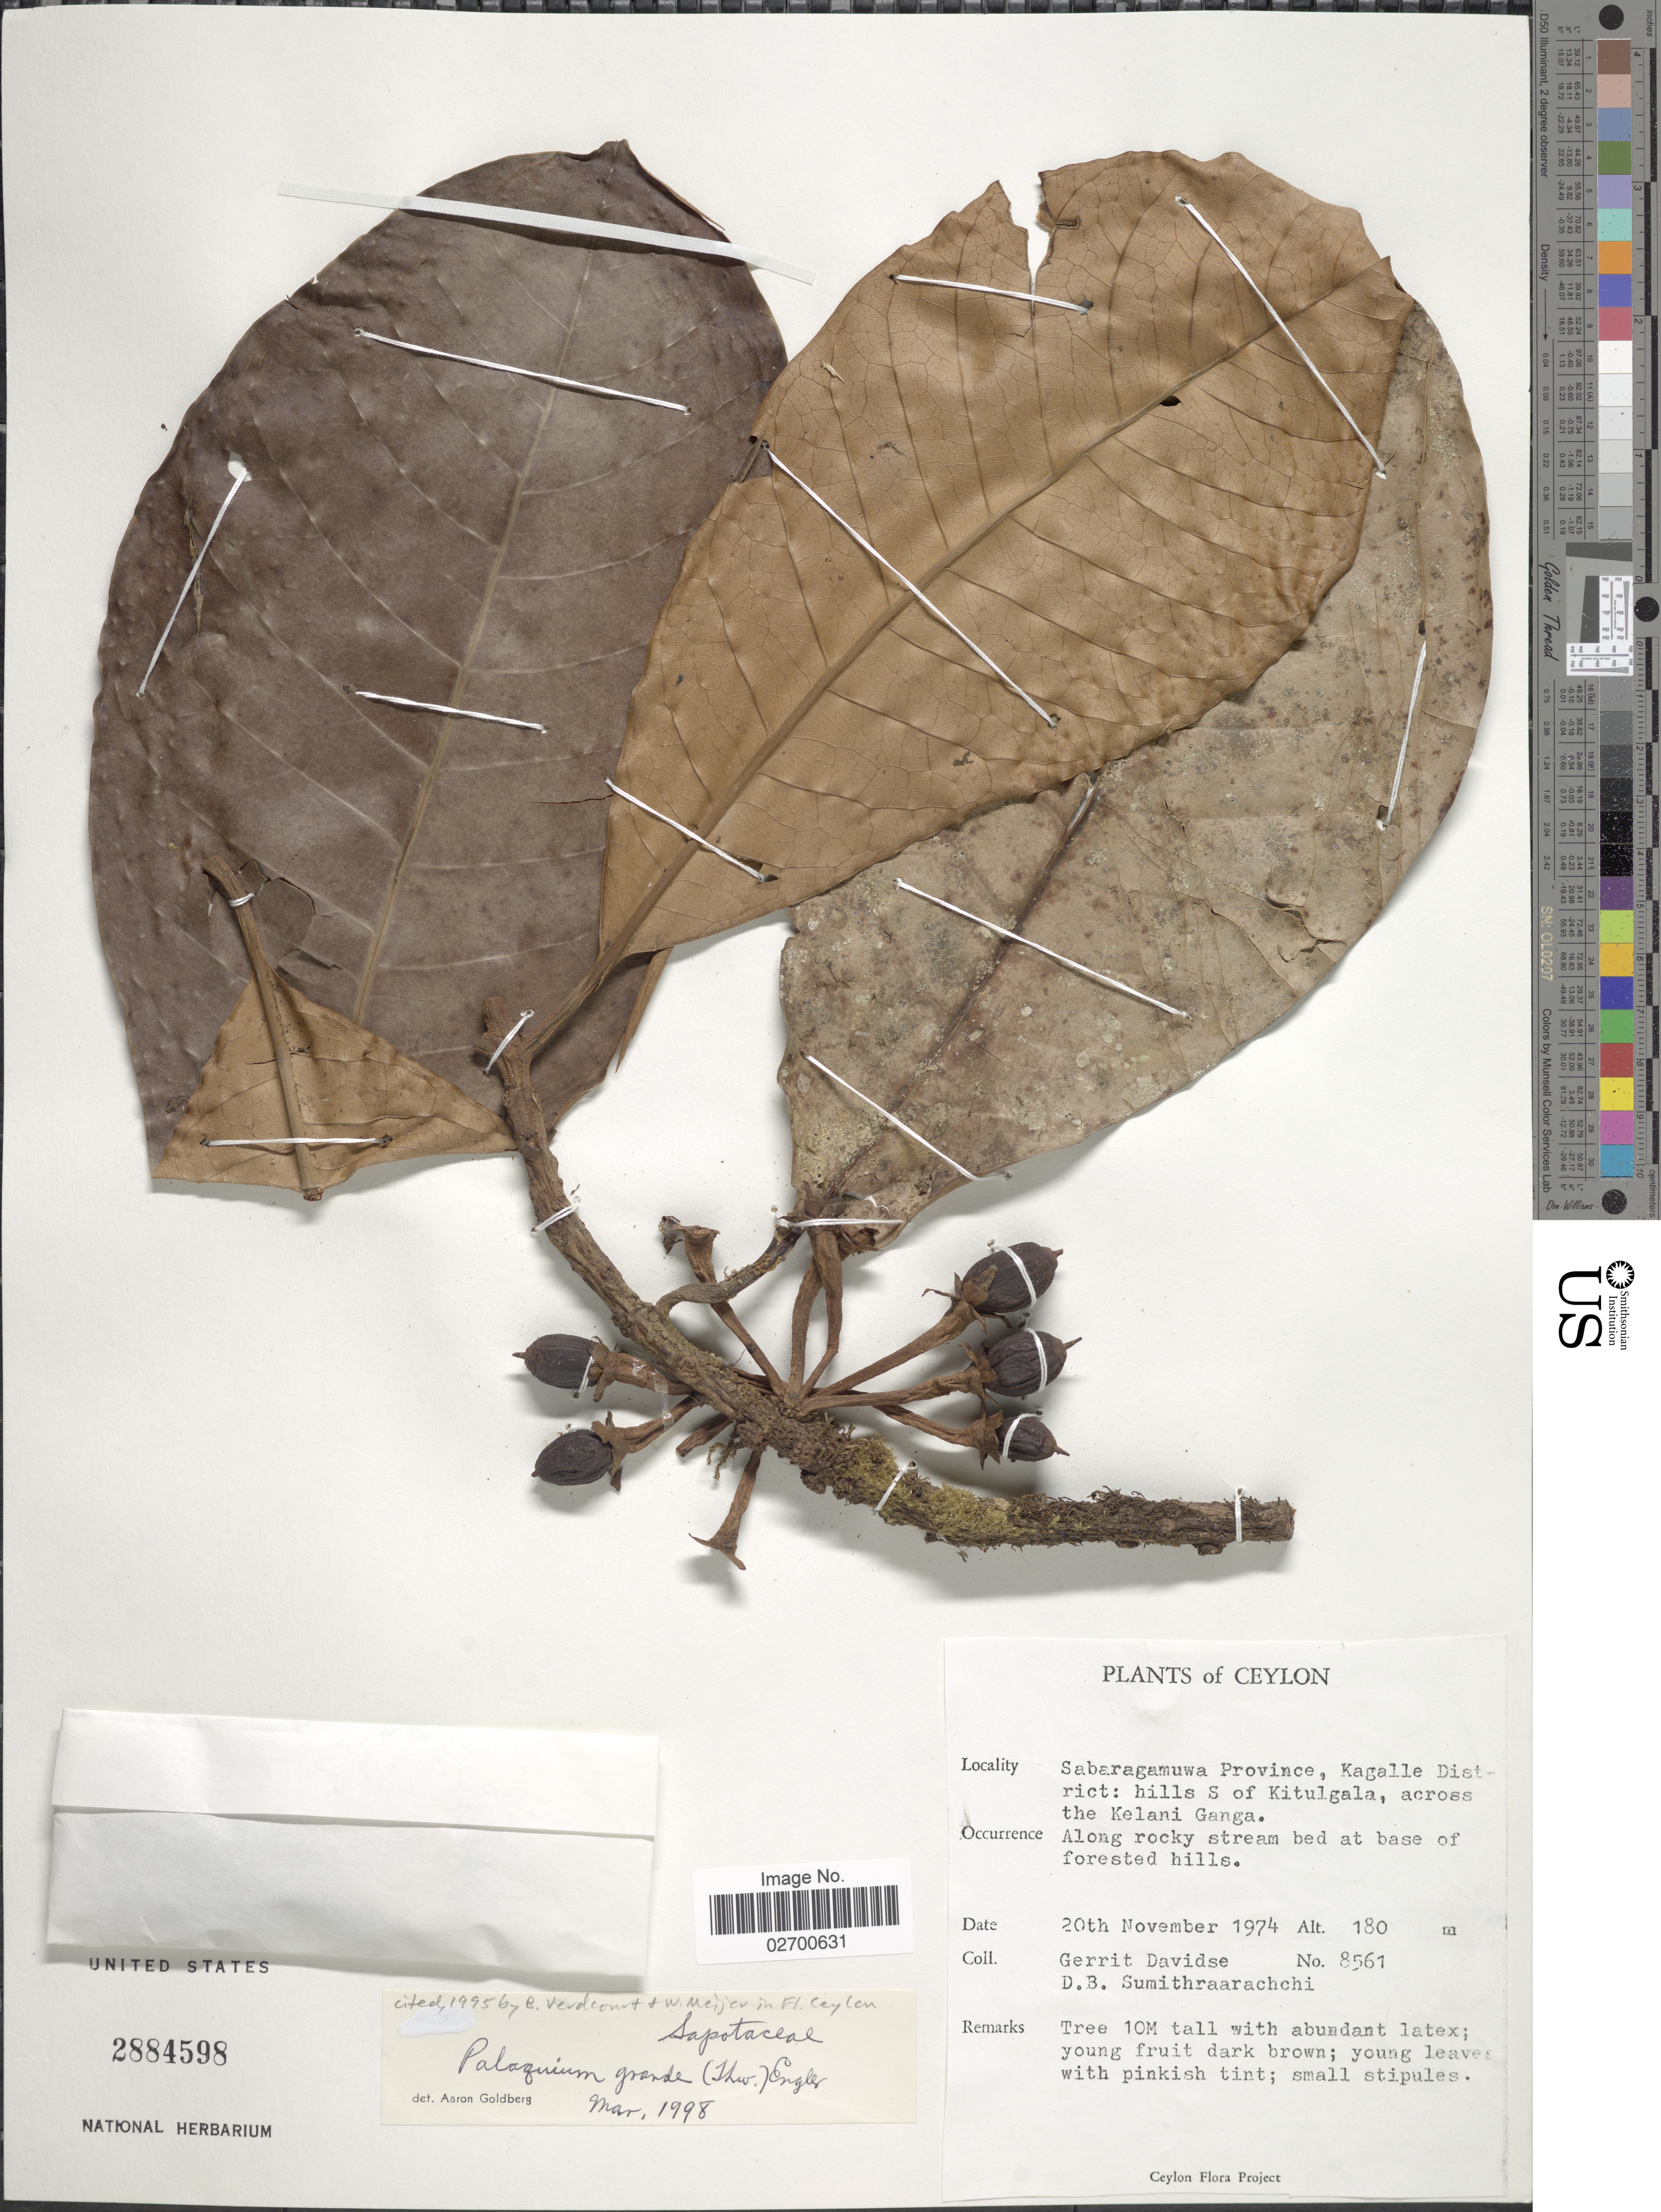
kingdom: Plantae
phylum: Tracheophyta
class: Magnoliopsida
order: Ericales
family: Sapotaceae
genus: Palaquium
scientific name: Palaquium grande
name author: (Thwaites) Engl.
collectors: G. Davidse & D. B. Sumithraarachchi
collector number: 8561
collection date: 1974-11-20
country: Sri Lanka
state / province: Sabaragamuwa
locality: Sabaragamuwa Province, Kagalle District: hills S of Kitulagala, across the Kelani Ganga. Along rocky stream bed at base of forested, Ceylon.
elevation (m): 180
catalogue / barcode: US 2884598